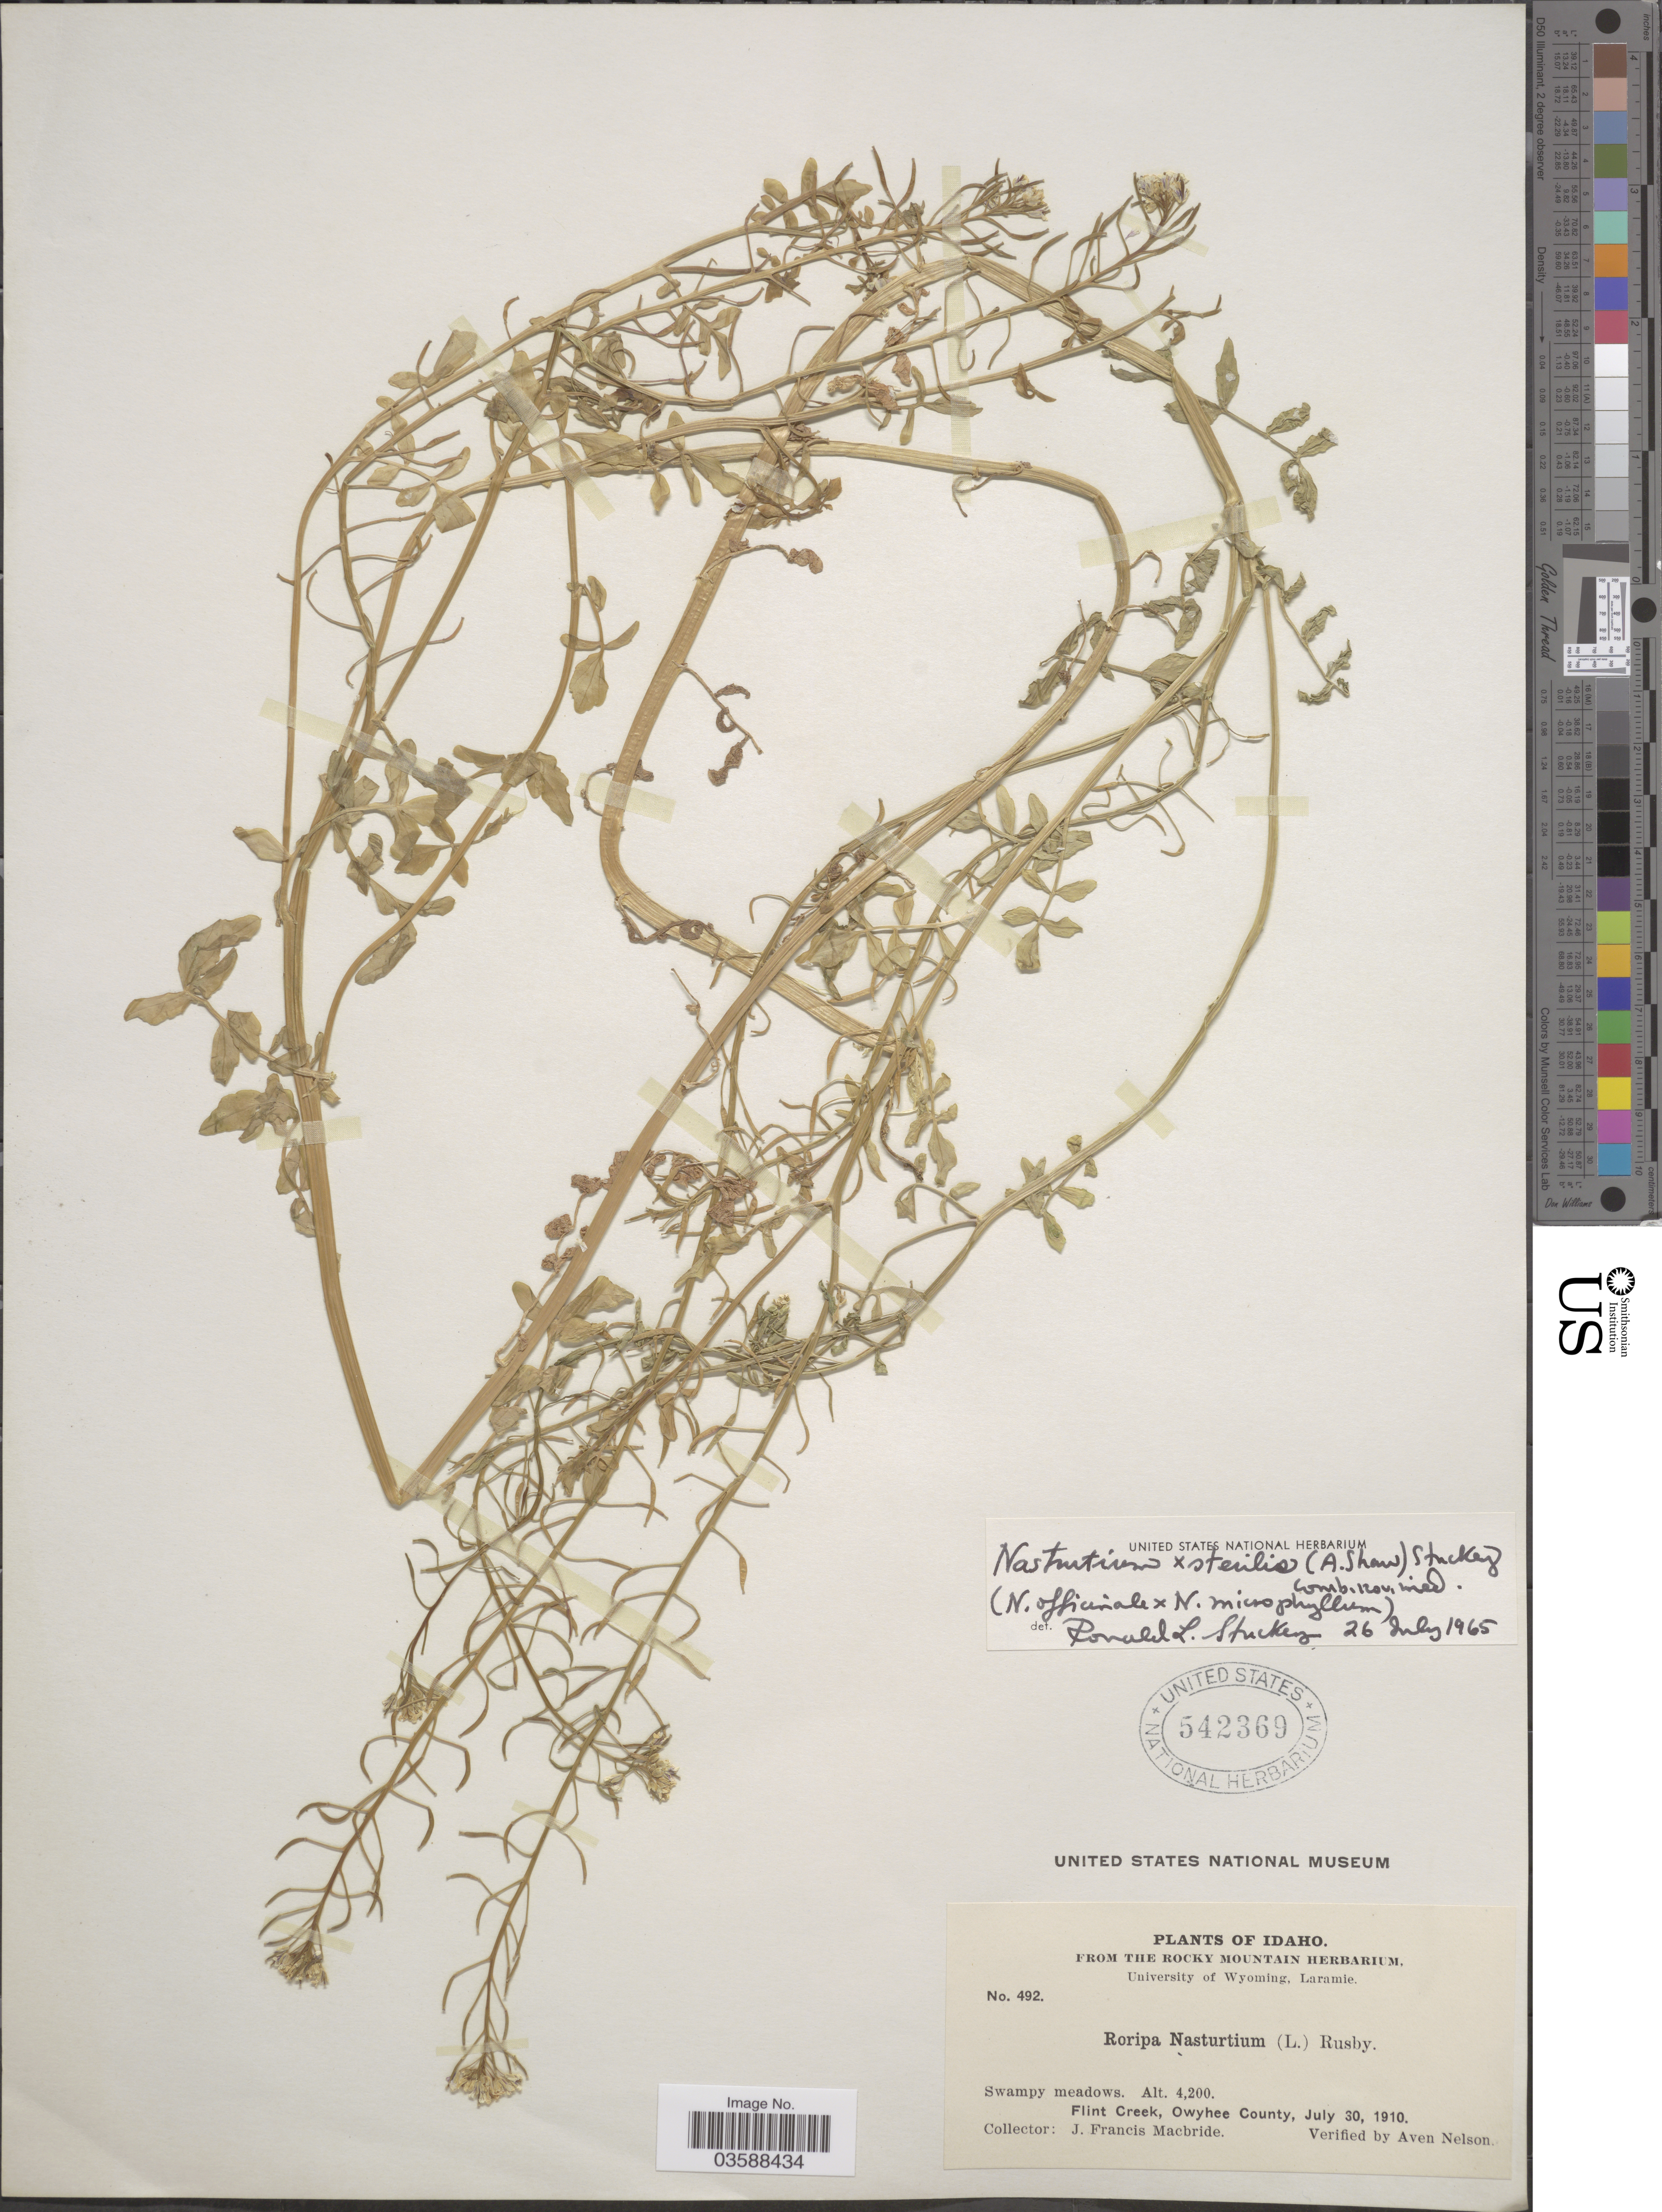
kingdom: Plantae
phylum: Tracheophyta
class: Magnoliopsida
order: Brassicales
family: Brassicaceae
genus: Nasturtium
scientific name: Nasturtium x sterile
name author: (Airy Shaw) Oefelein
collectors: J. F. Macbride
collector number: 492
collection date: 1910-07-30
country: United States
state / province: Idaho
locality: Swampy meadows, Flint Creek, Owyhee County.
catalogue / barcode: US 542369